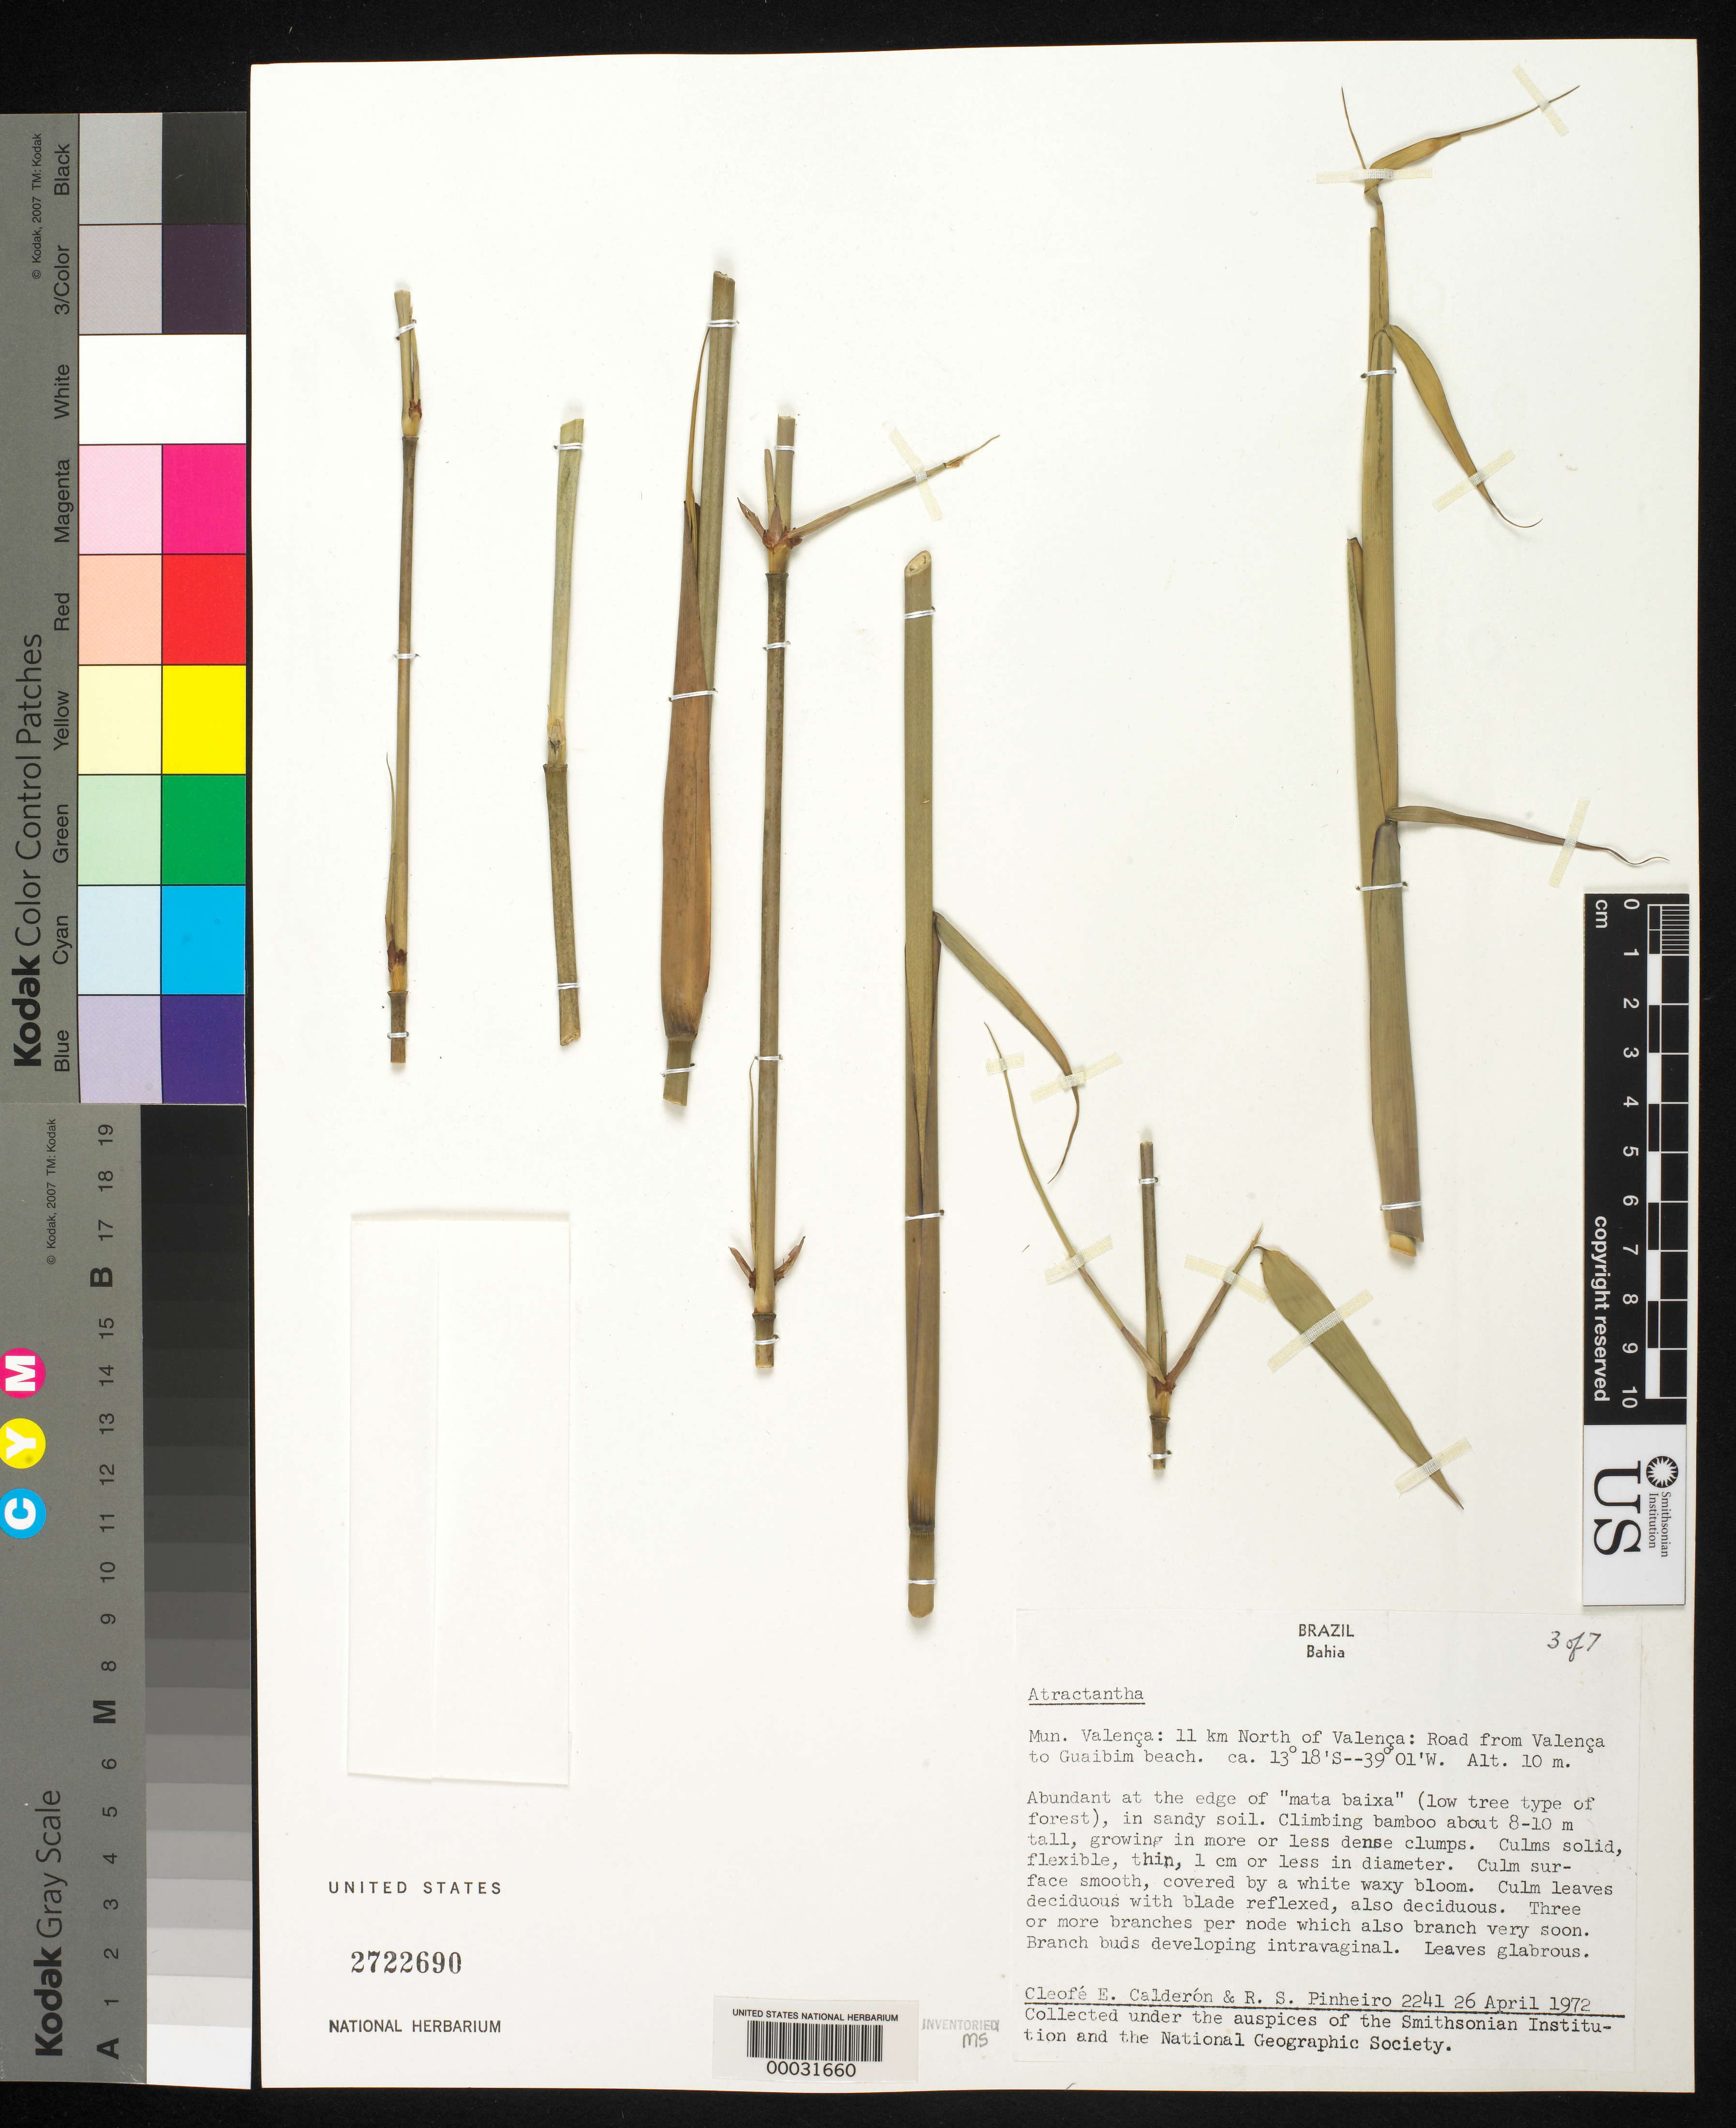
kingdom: Plantae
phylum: Tracheophyta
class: Liliopsida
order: Poales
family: Poaceae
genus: Atractantha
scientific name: Atractantha sp.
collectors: C. E. Calderón & R. S. Pinheiro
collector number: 2241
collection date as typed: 26 Apr 1972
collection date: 1972-04-26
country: Brazil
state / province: Bahia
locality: Valenca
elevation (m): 10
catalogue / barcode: US 2722690